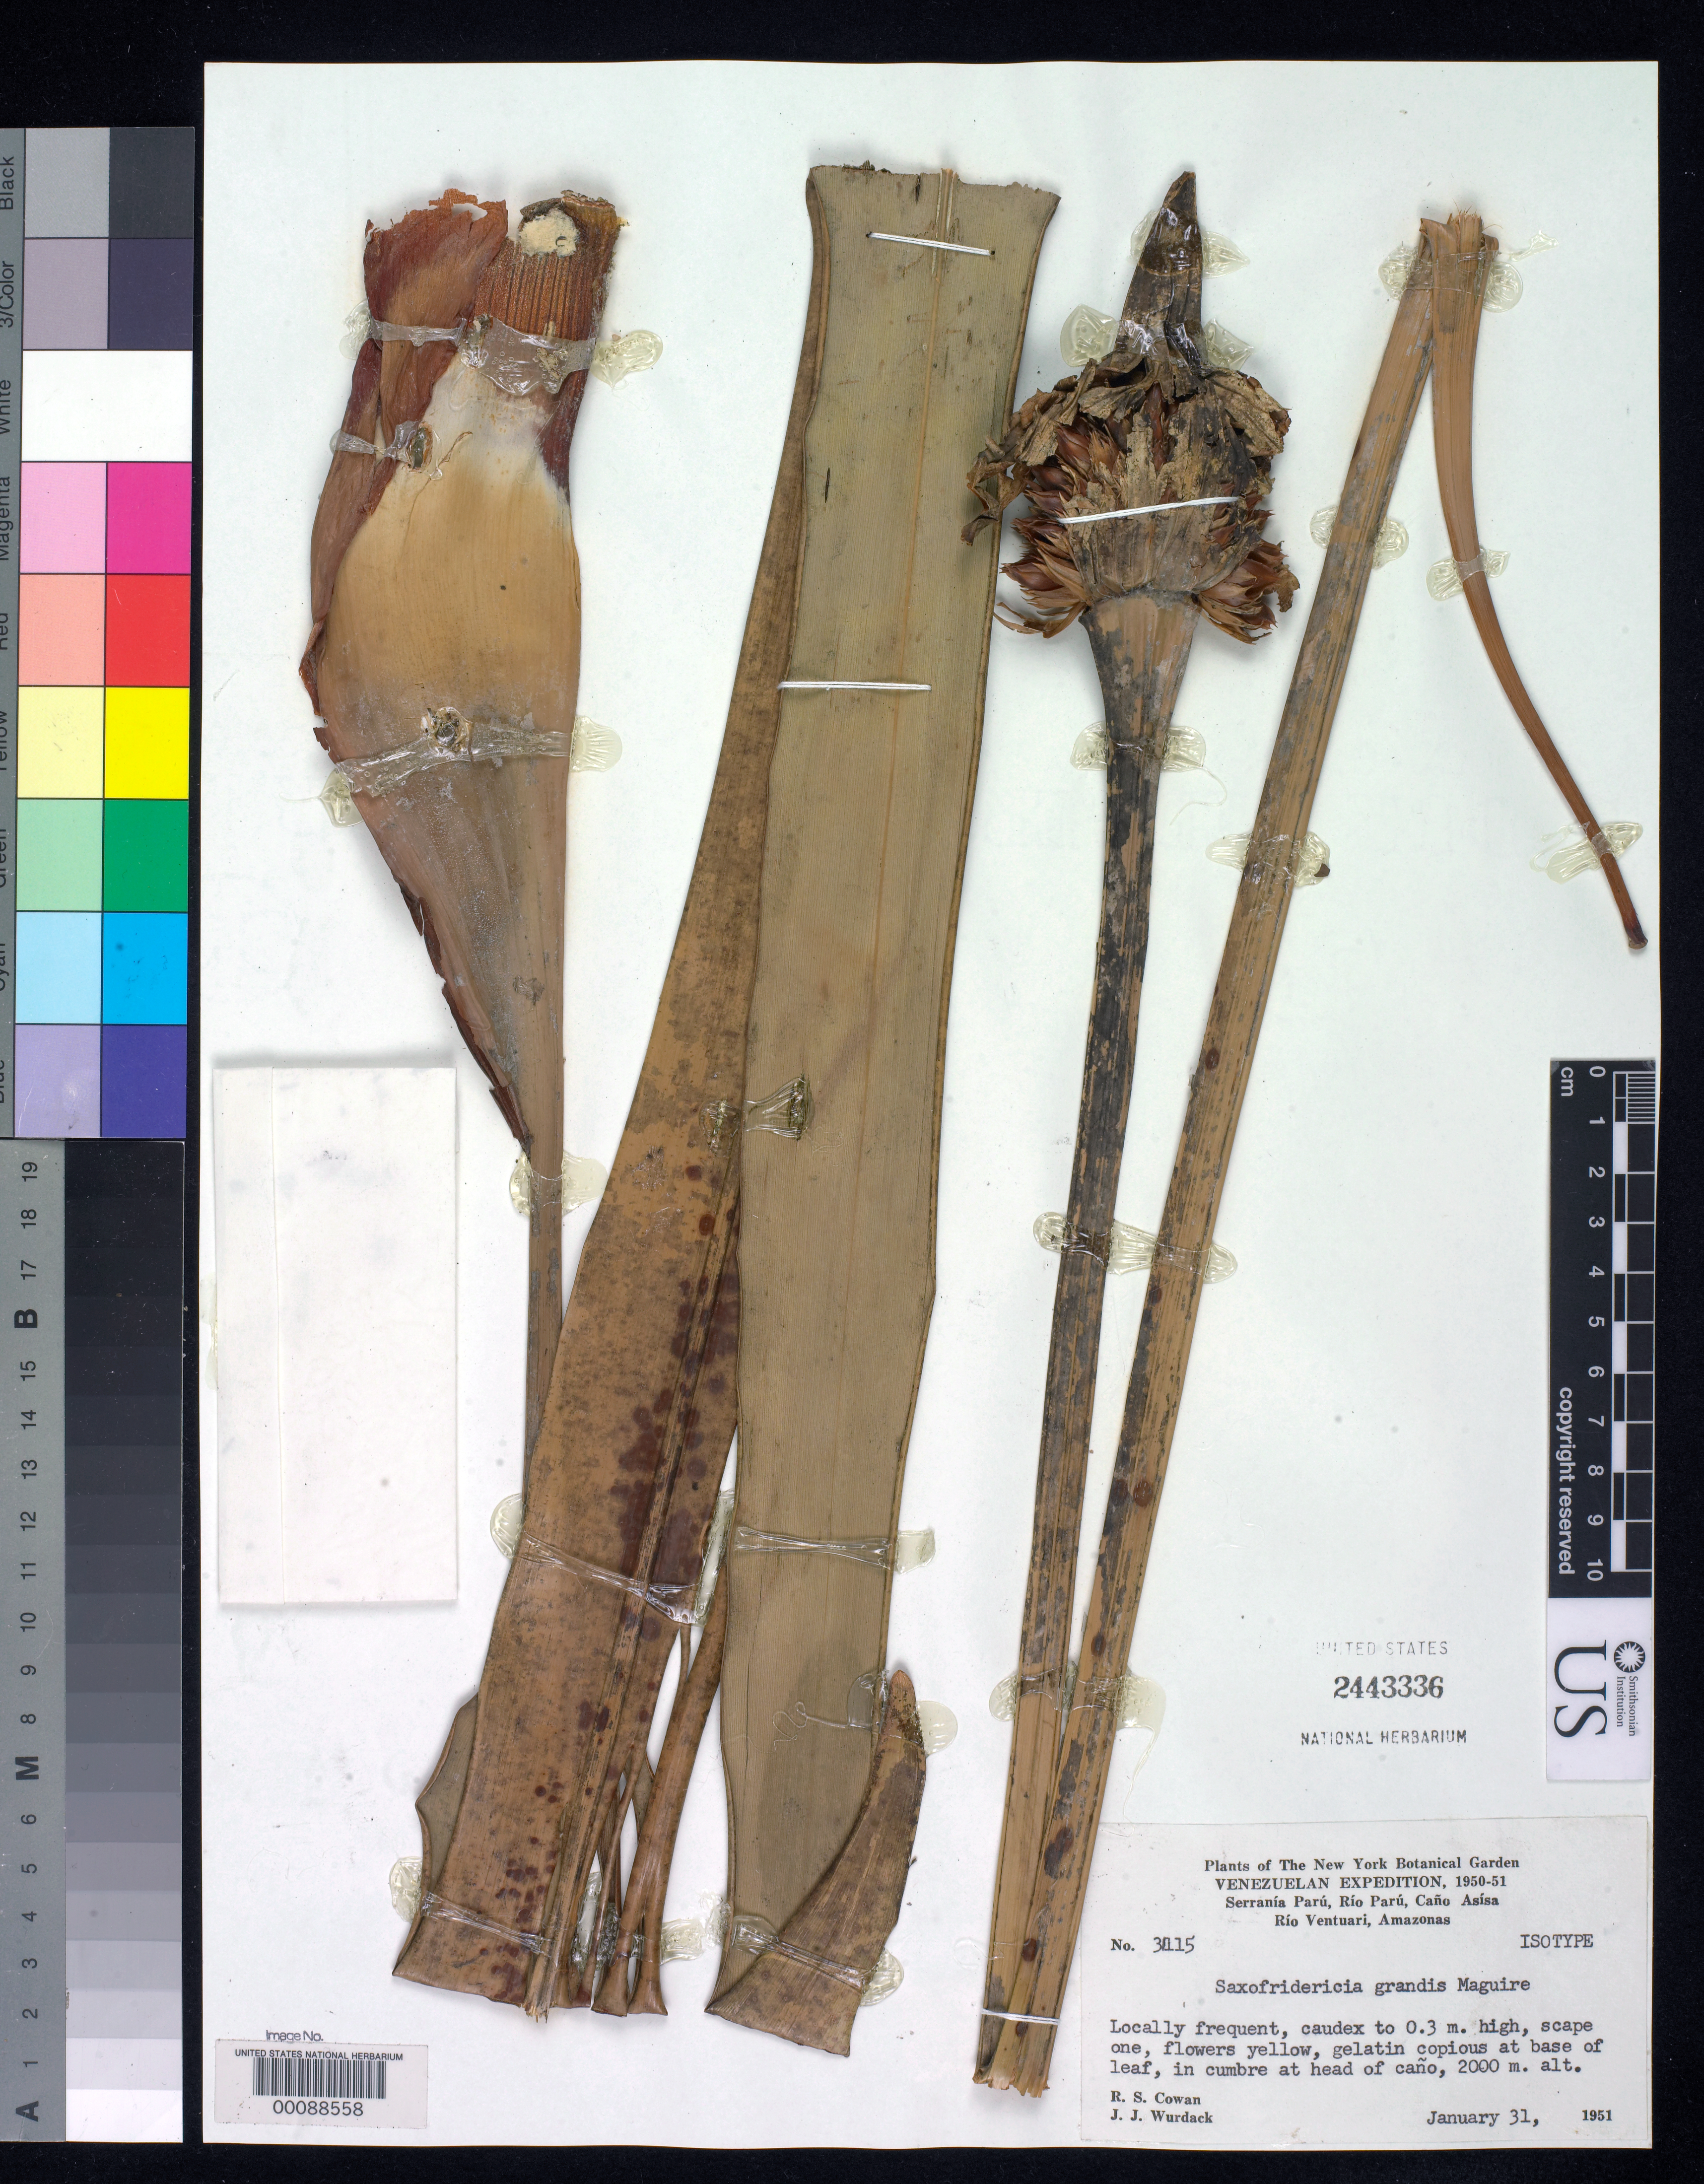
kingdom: Plantae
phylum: Tracheophyta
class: Liliopsida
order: Poales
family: Rapateaceae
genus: Saxofridericia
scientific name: Saxofridericia grandis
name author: Maguire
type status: Isotype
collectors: R. S. Cowan & J. J. Wurdack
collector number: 31115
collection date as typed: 31 Jan 1951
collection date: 1951-01-31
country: Venezuela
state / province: Amazonas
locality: Serrania Paru.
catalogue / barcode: US 2443336